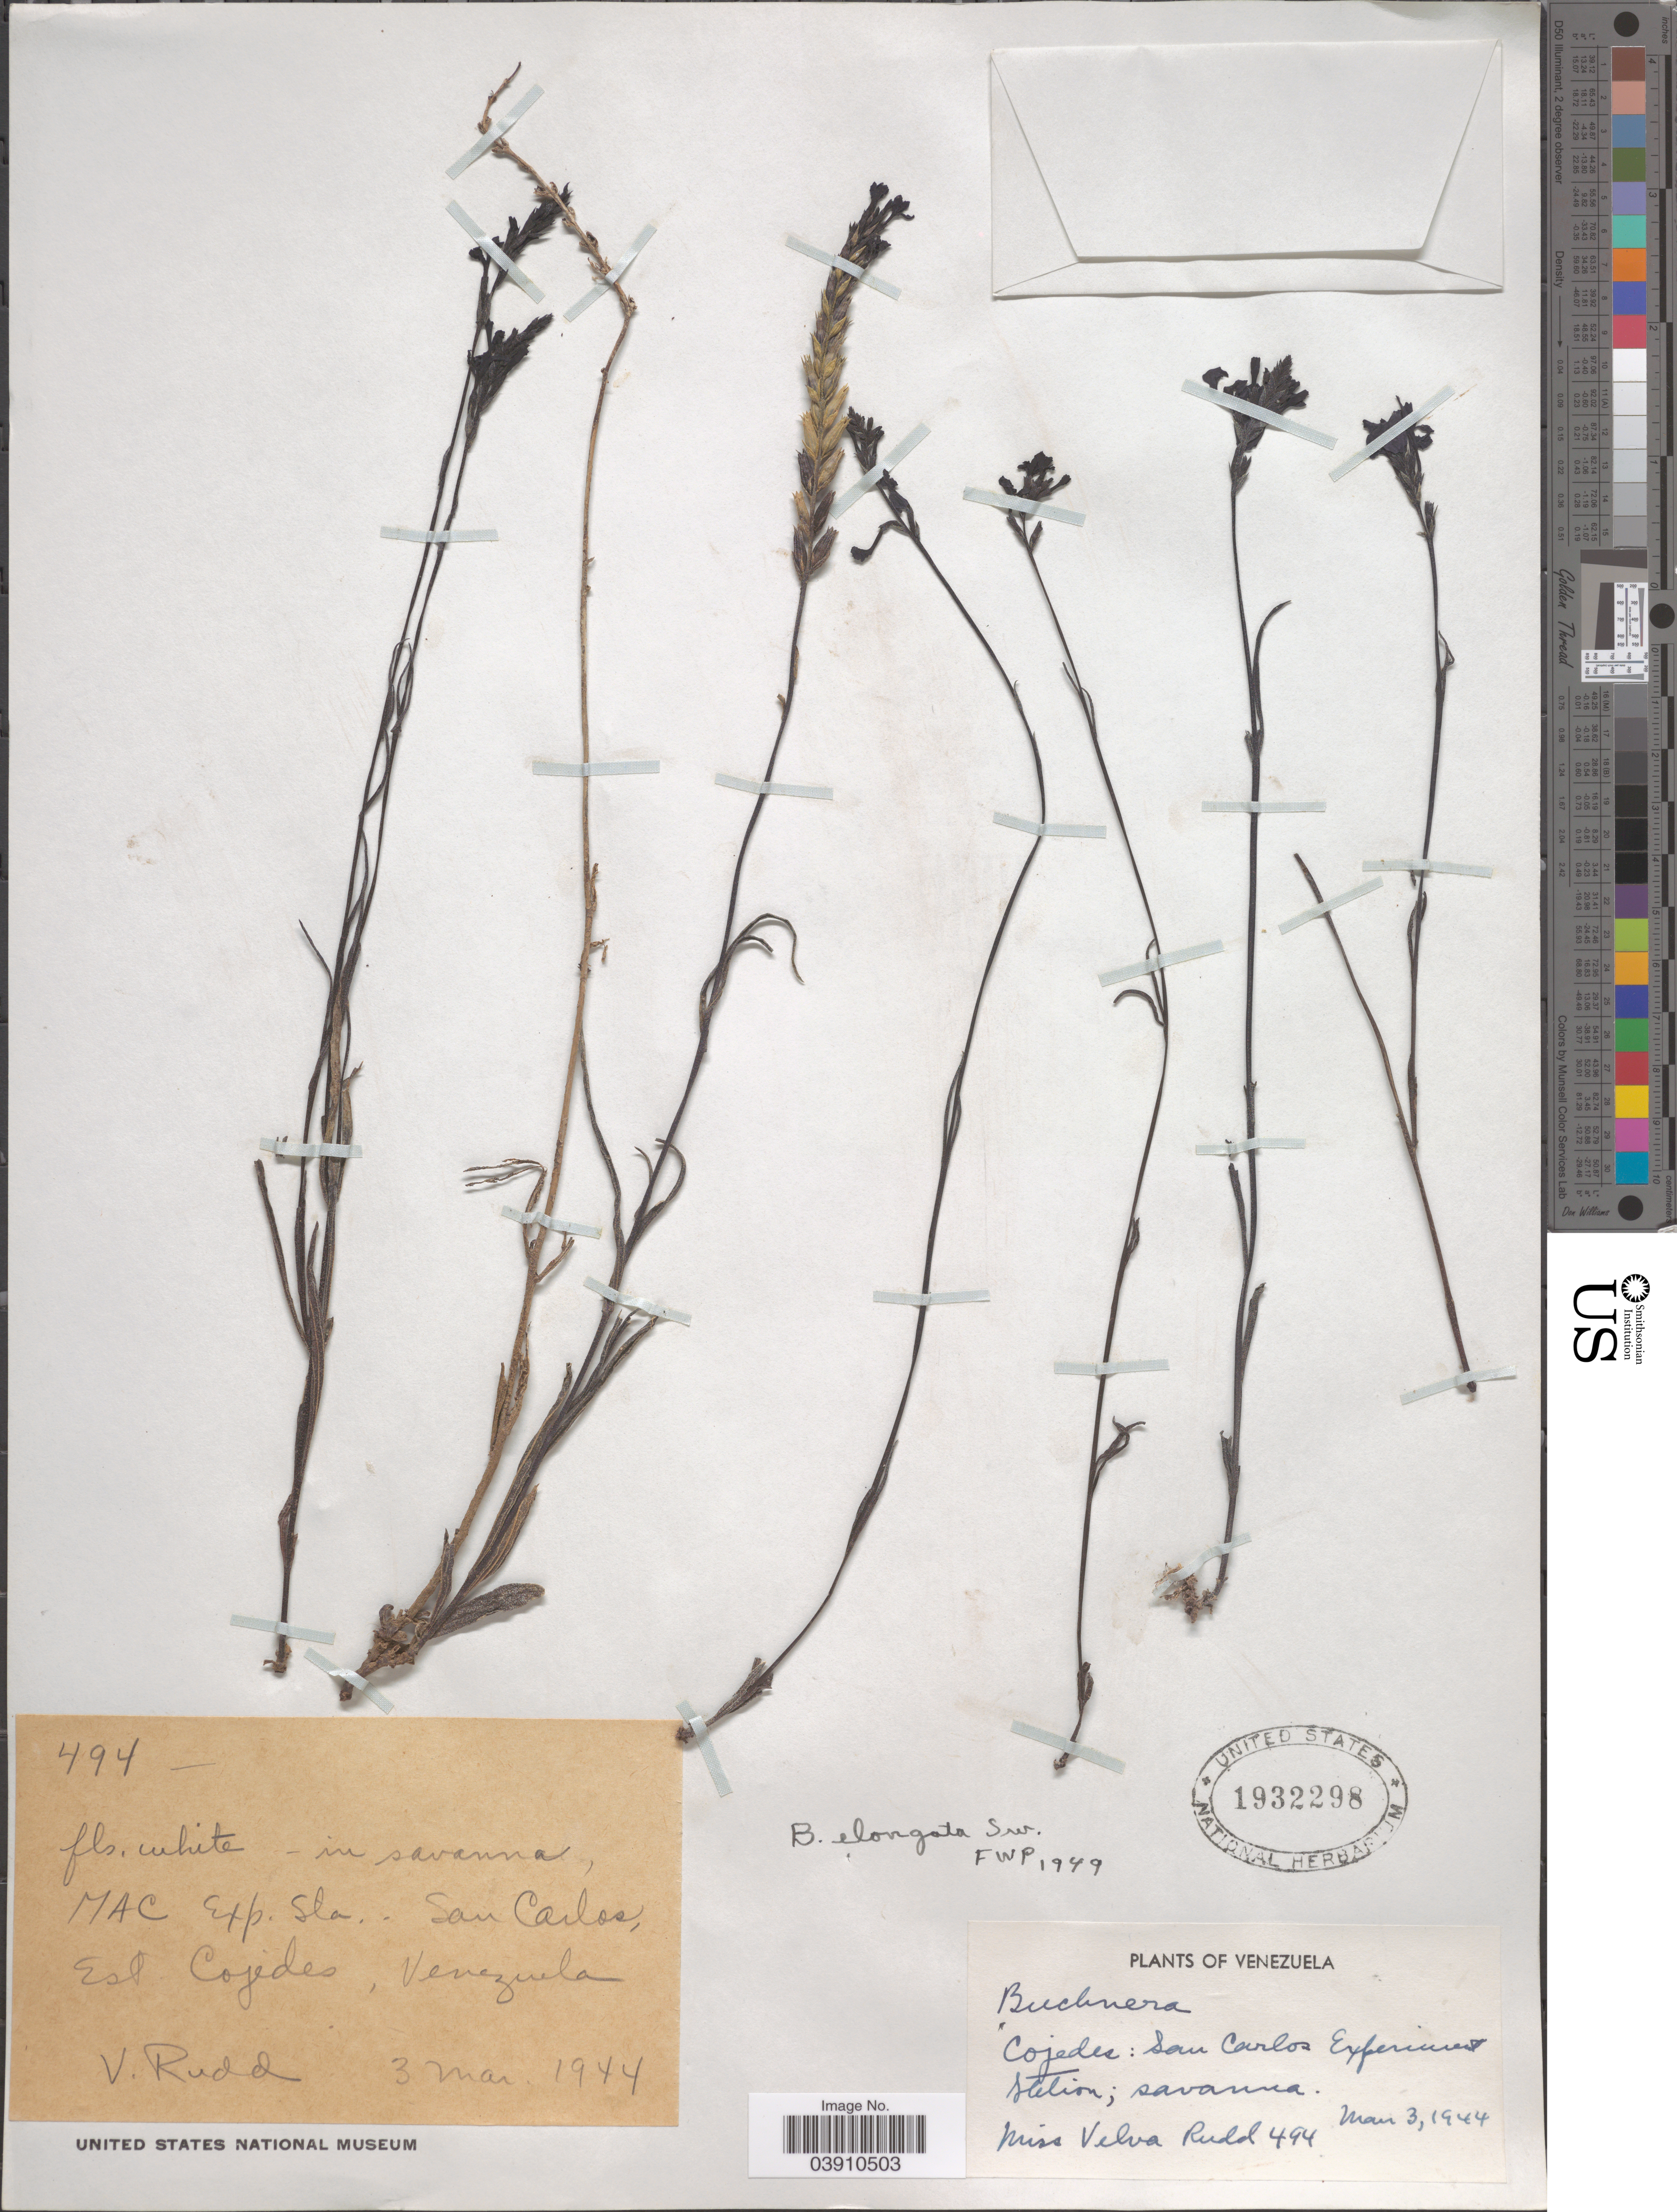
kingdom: Plantae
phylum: Tracheophyta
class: Magnoliopsida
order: Lamiales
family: Orobanchaceae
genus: Buchnera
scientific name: Buchnera elongata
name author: Sw.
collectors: V. E. Rudd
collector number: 494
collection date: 1944-03-03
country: Venezuela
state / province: Cojedes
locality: Savanna, MAC Exp. Sta. San Carlos Est Cojedes. San Carlos Experiment Station.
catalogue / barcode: US 1932298